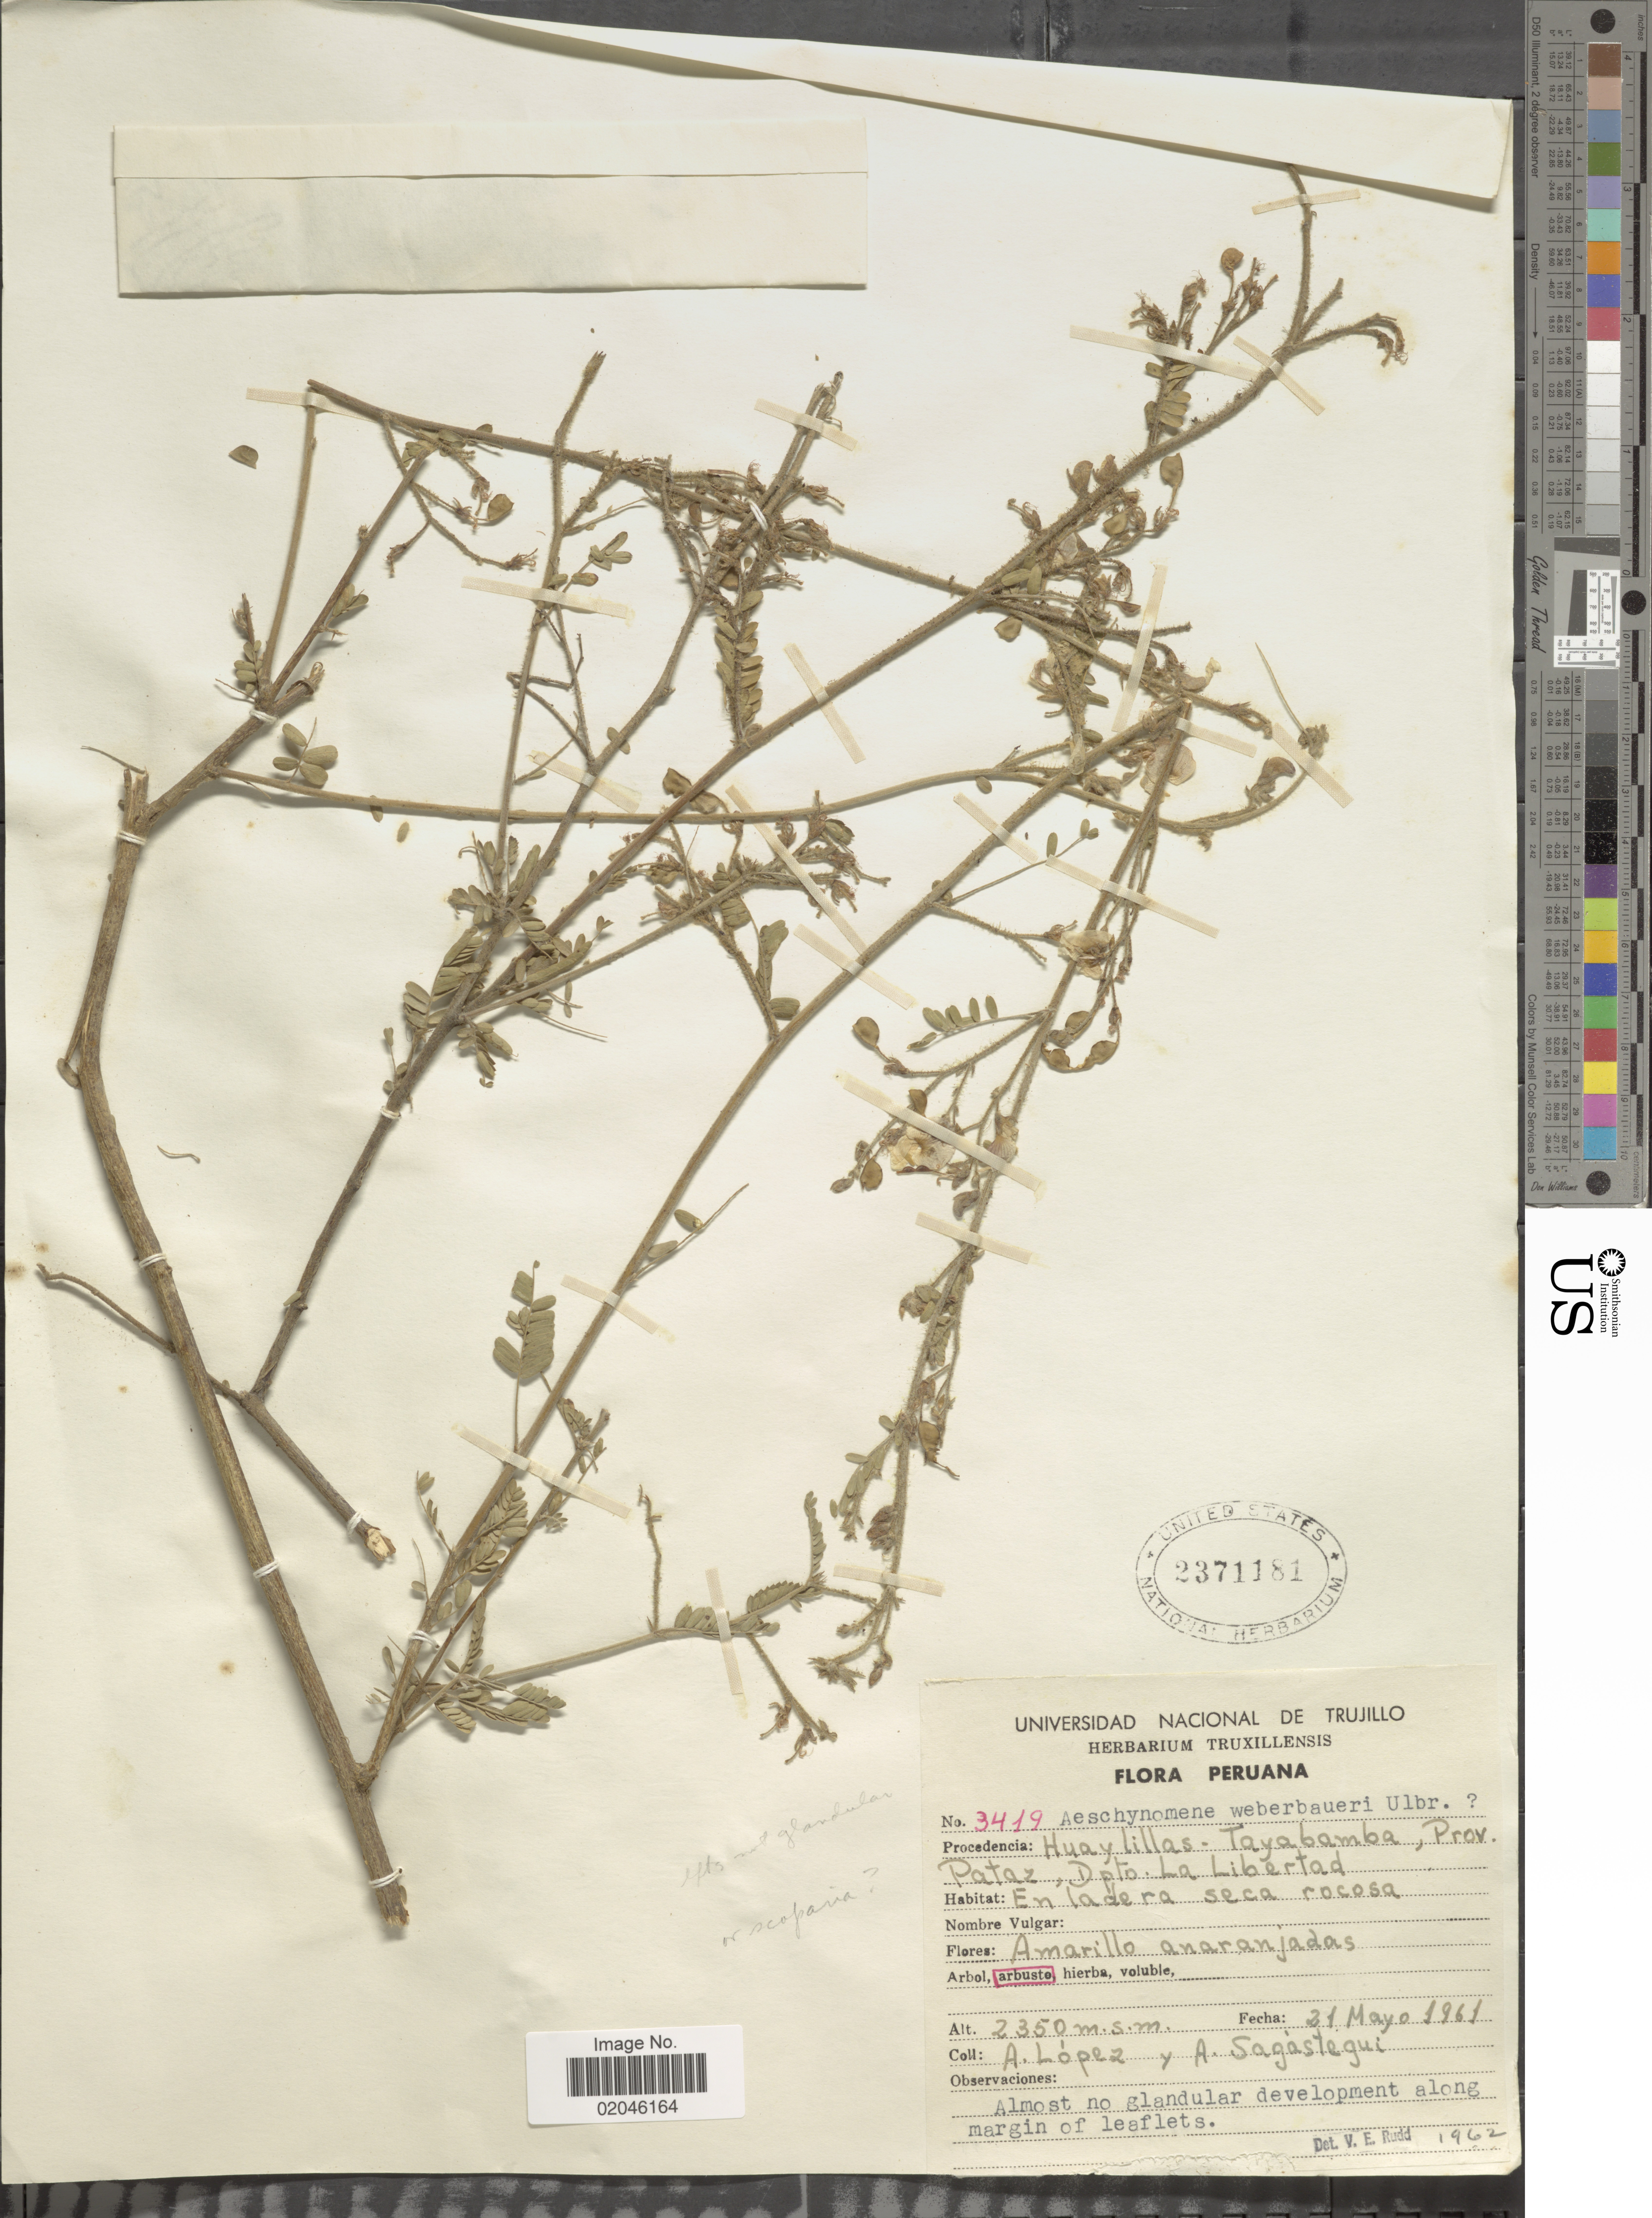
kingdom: Plantae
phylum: Tracheophyta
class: Magnoliopsida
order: Fabales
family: Fabaceae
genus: Aeschynomene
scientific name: Aeschynomene weberbaueri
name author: Ulbr.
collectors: A. López & A. Sagástequi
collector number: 3419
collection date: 1961-05-21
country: Peru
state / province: La Libertad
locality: Huaylillas-Tayabamba, Prov. Pataz, en ladera seca rocosa.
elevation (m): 2350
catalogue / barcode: US 2371181